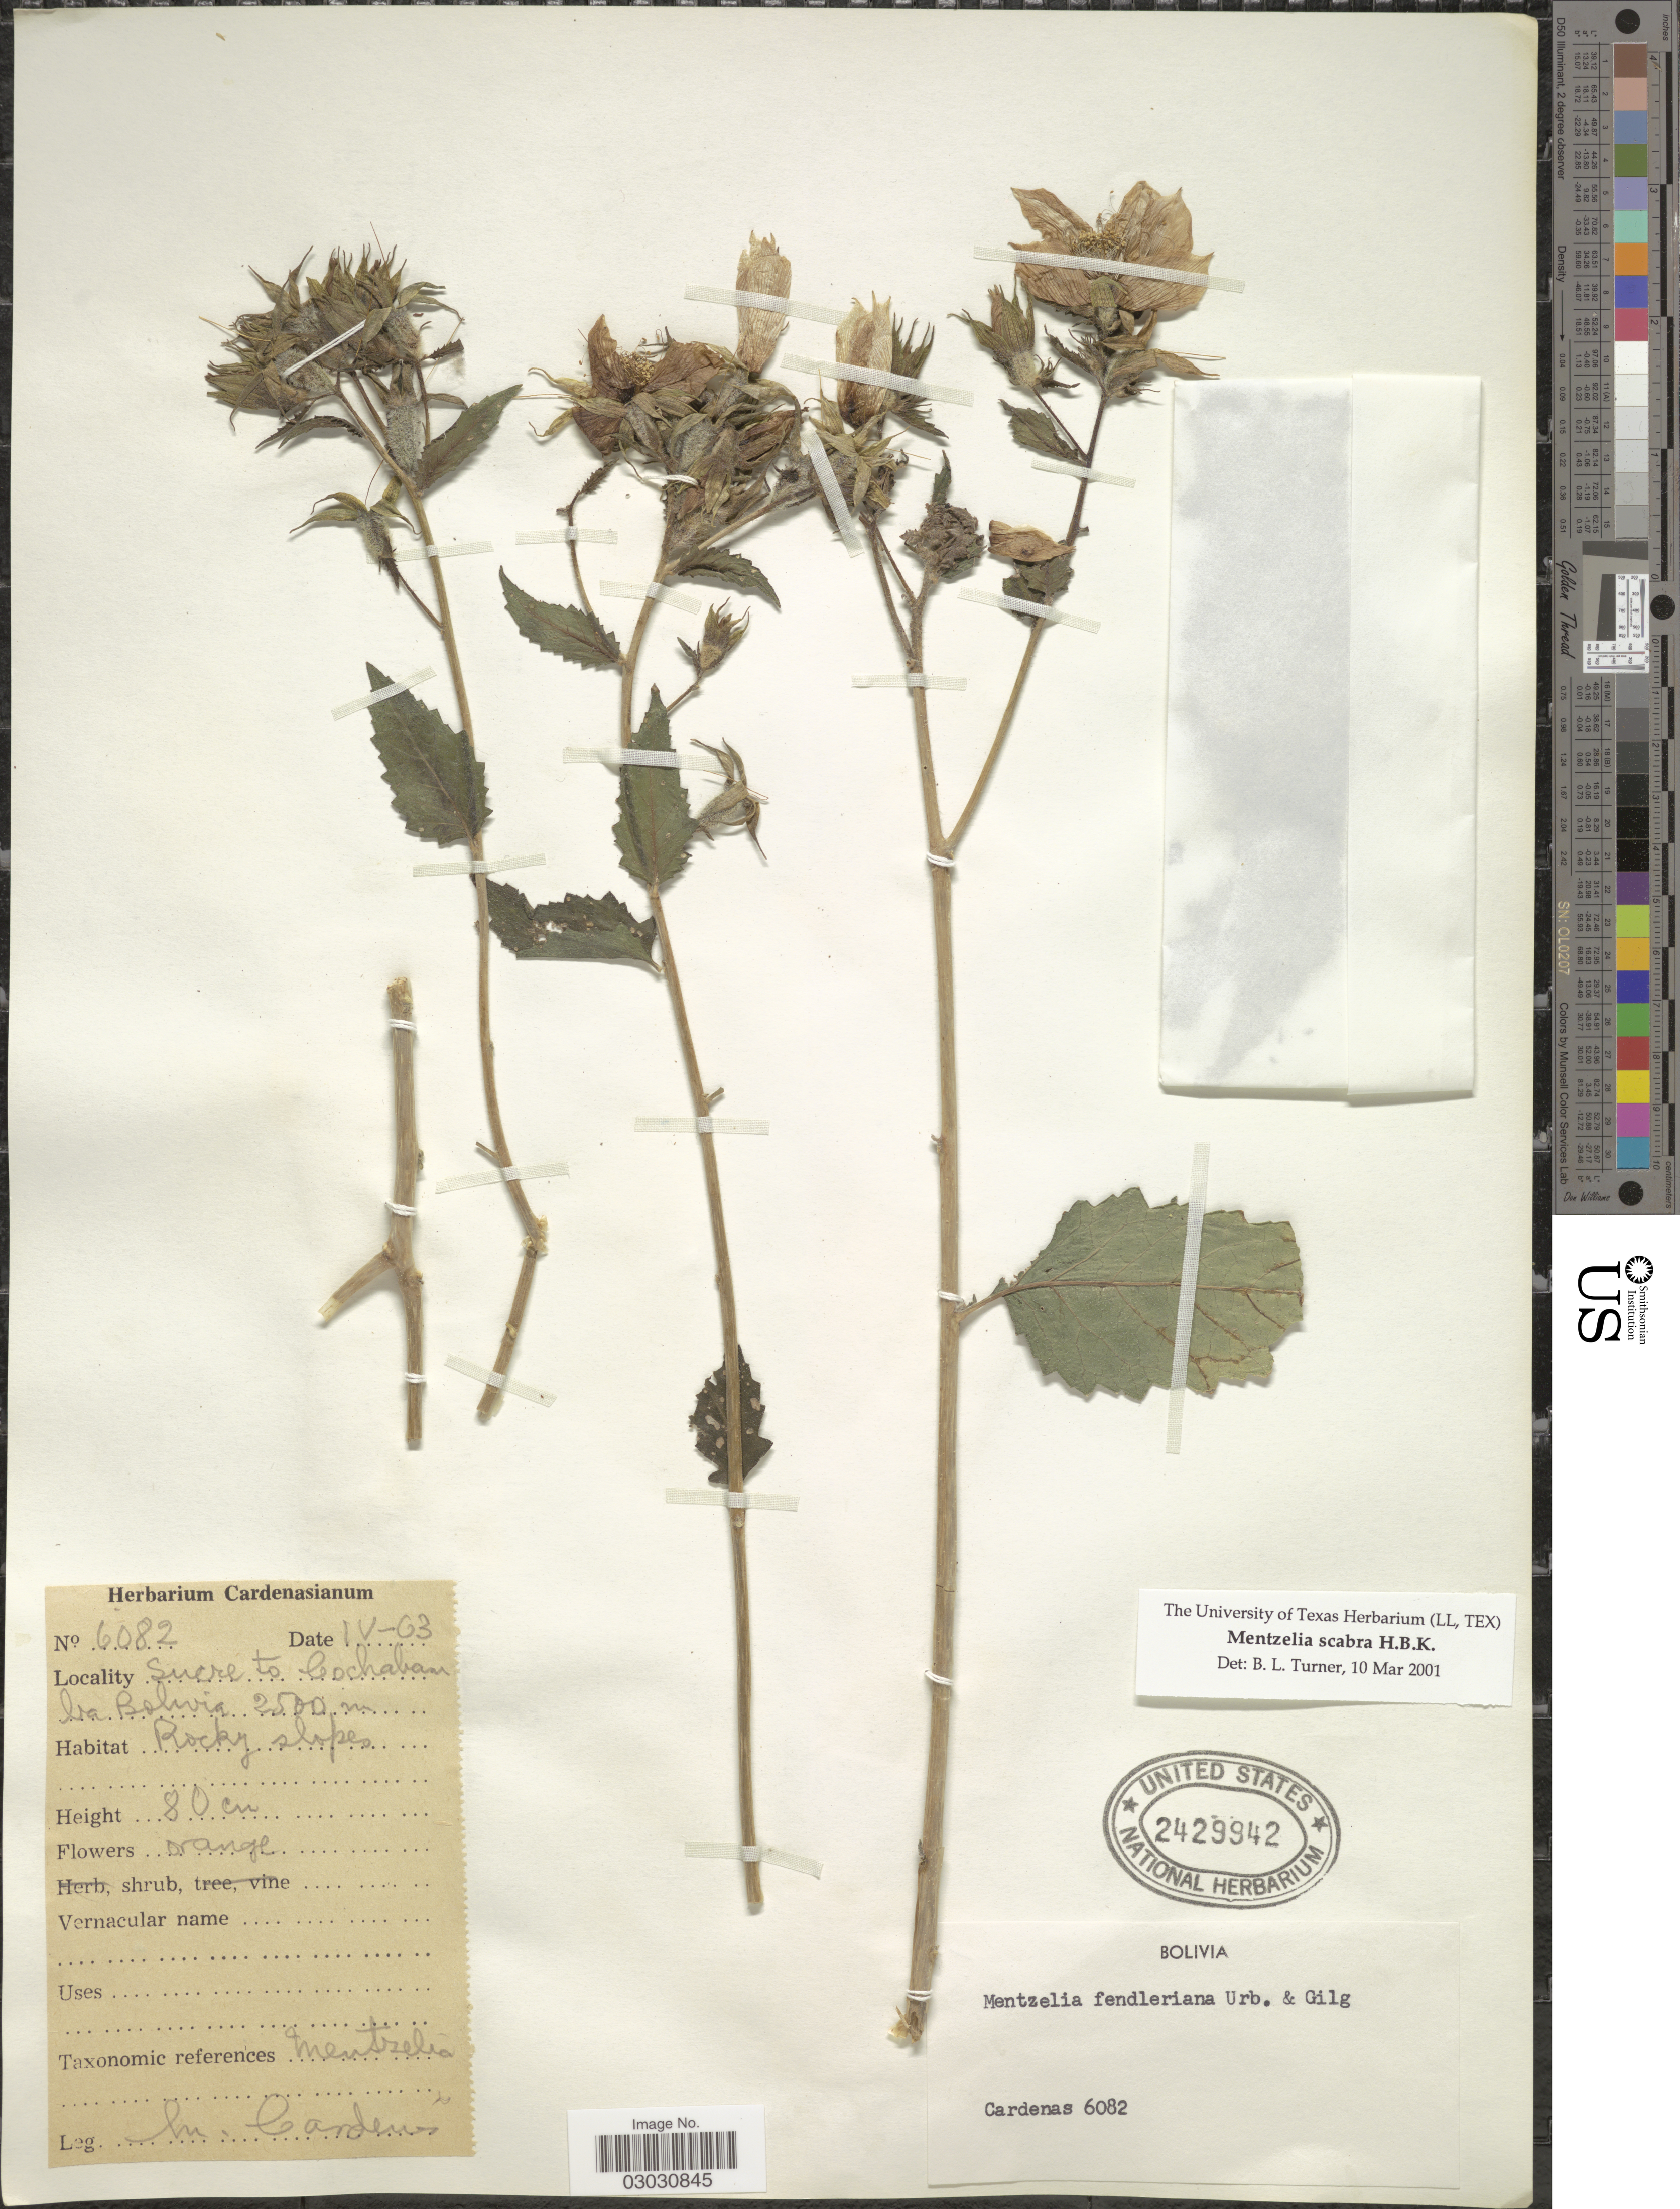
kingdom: Plantae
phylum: Tracheophyta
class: Magnoliopsida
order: Cornales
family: Loasaceae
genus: Mentzelia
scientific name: Mentzelia scabra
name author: Kunth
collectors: M. Cárdenas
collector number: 6082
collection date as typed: Transcribed d/m/y: /4/63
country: Bolivia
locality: Sucre to Cochabamba.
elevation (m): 2500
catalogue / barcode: US 2429942